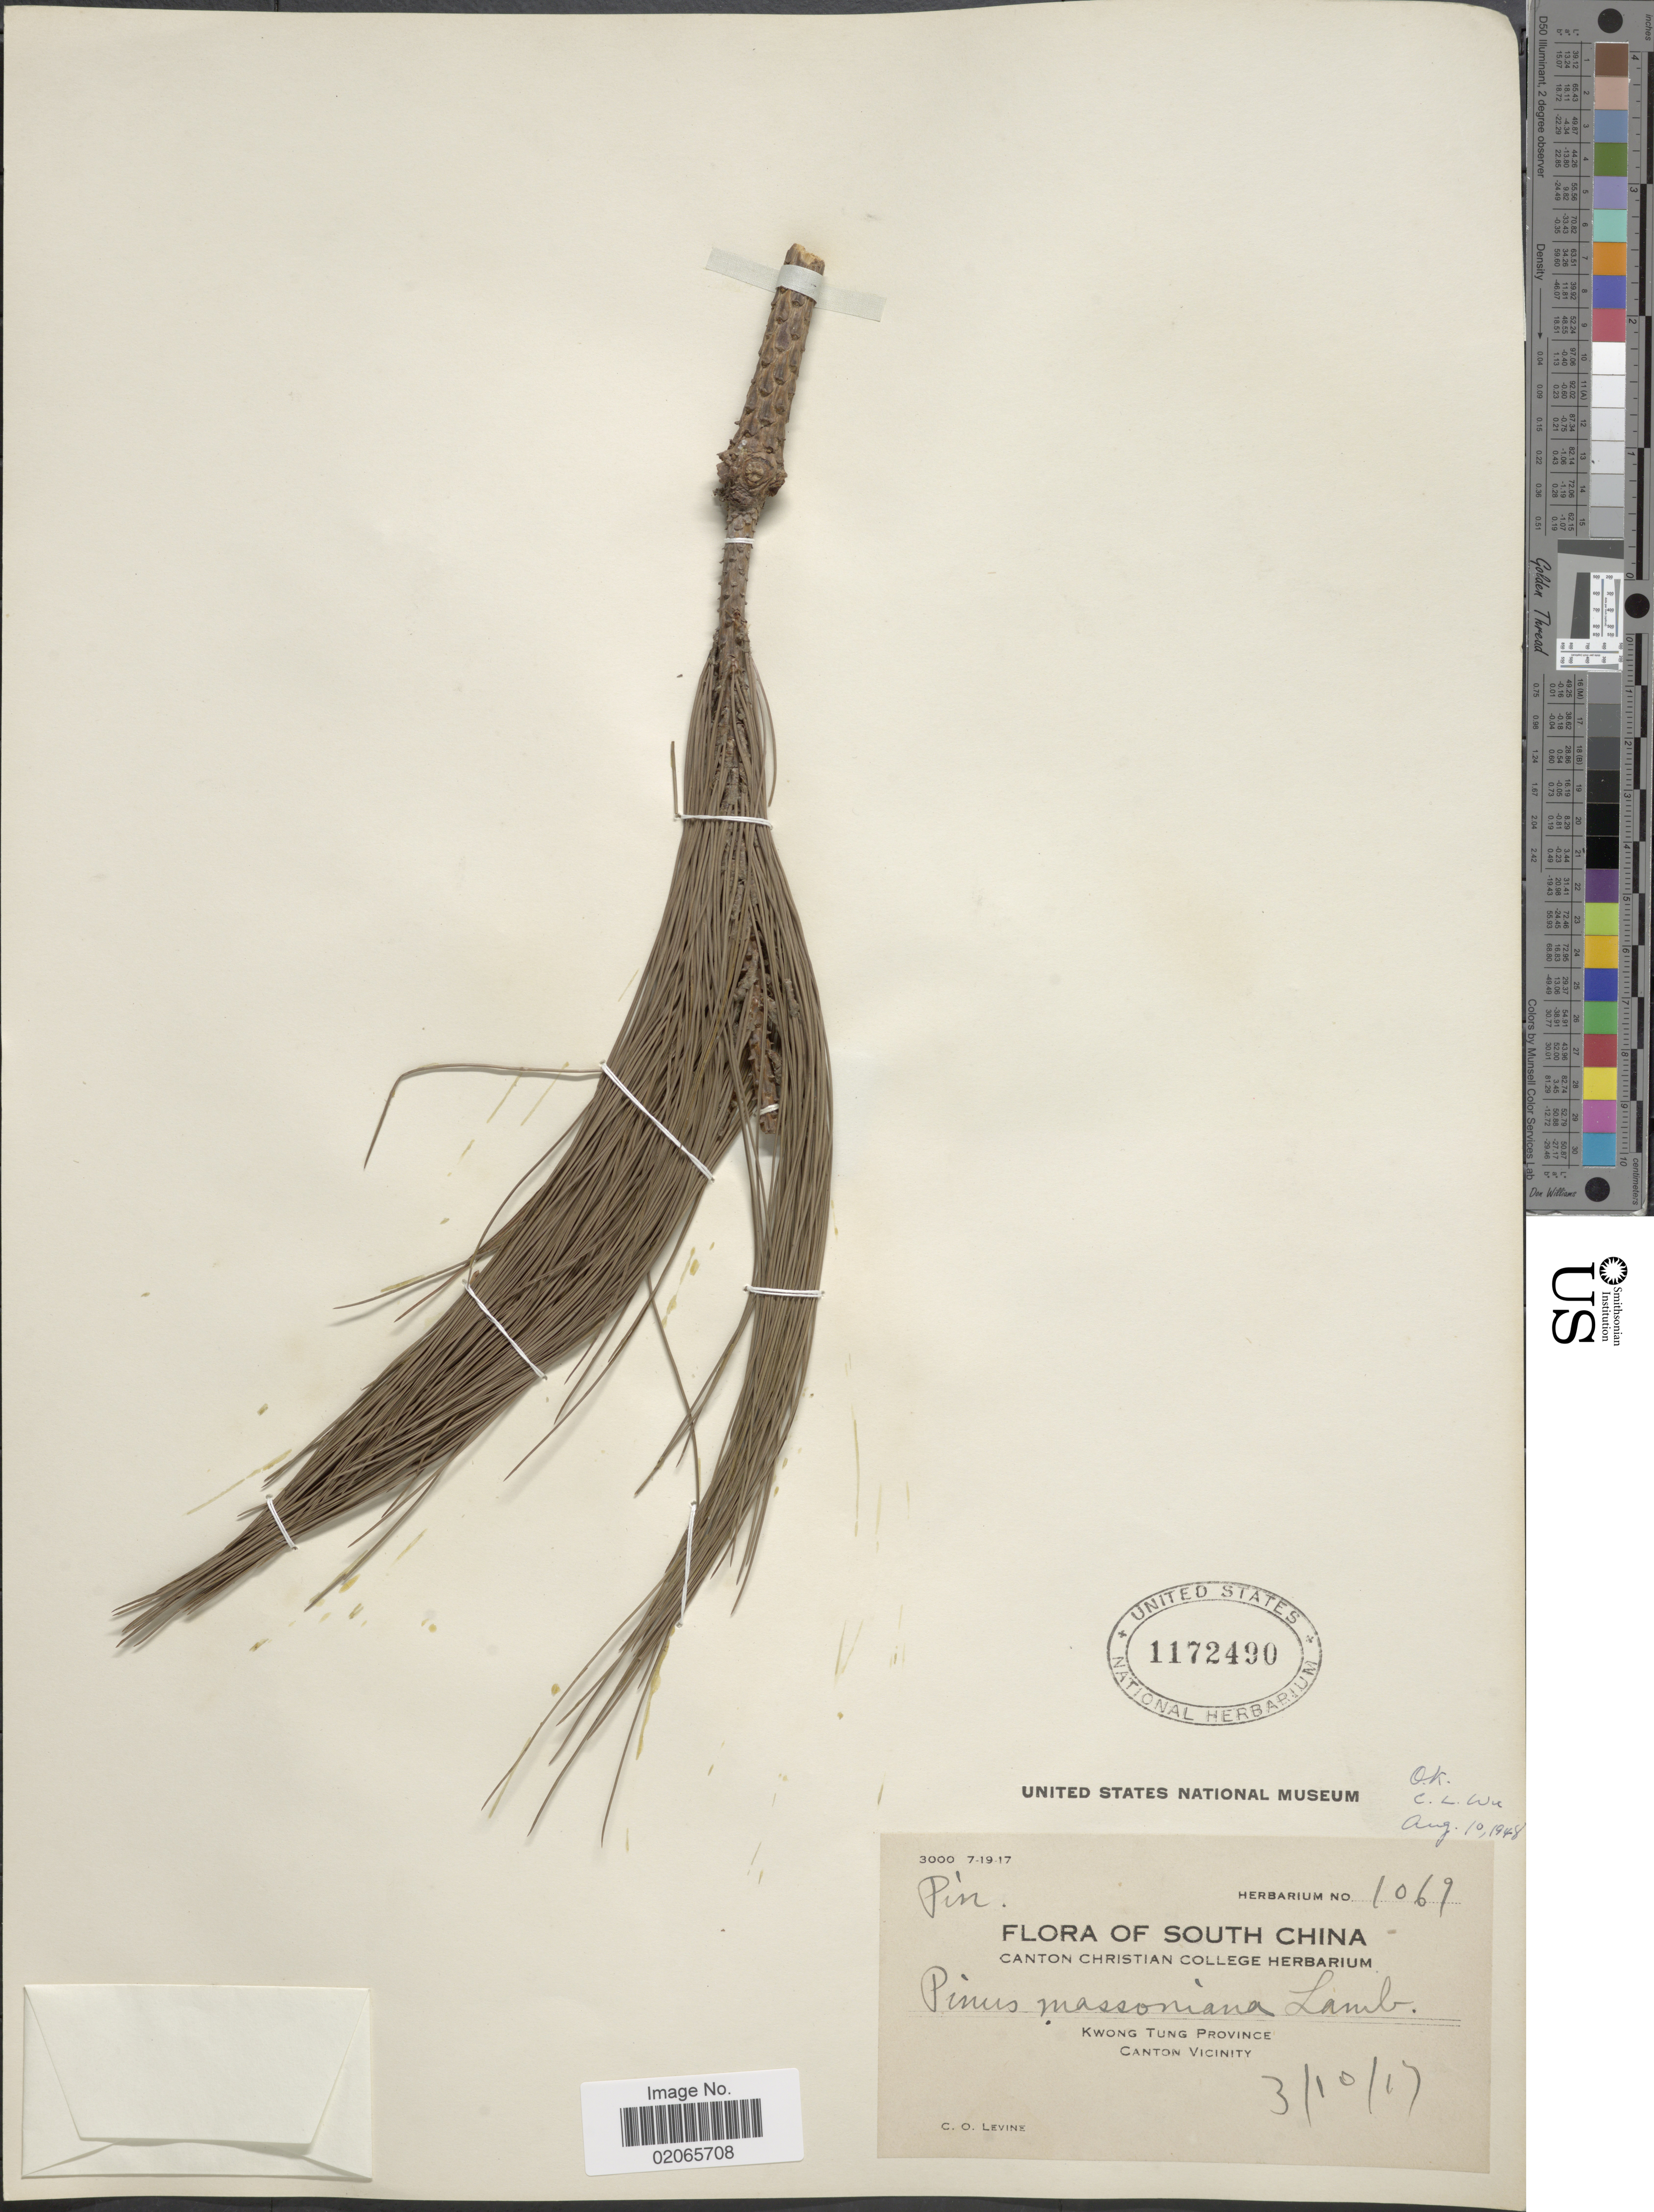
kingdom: Plantae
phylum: Tracheophyta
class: Pinopsida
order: Pinales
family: Pinaceae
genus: Pinus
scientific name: Pinus massoniana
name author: D. Don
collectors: C. O. Levine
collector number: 1069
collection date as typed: Transcribed d/m/y: 3/10/17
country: China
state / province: Guangdong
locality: Kwong Tung Province, Canton Vicinity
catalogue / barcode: US 1172490